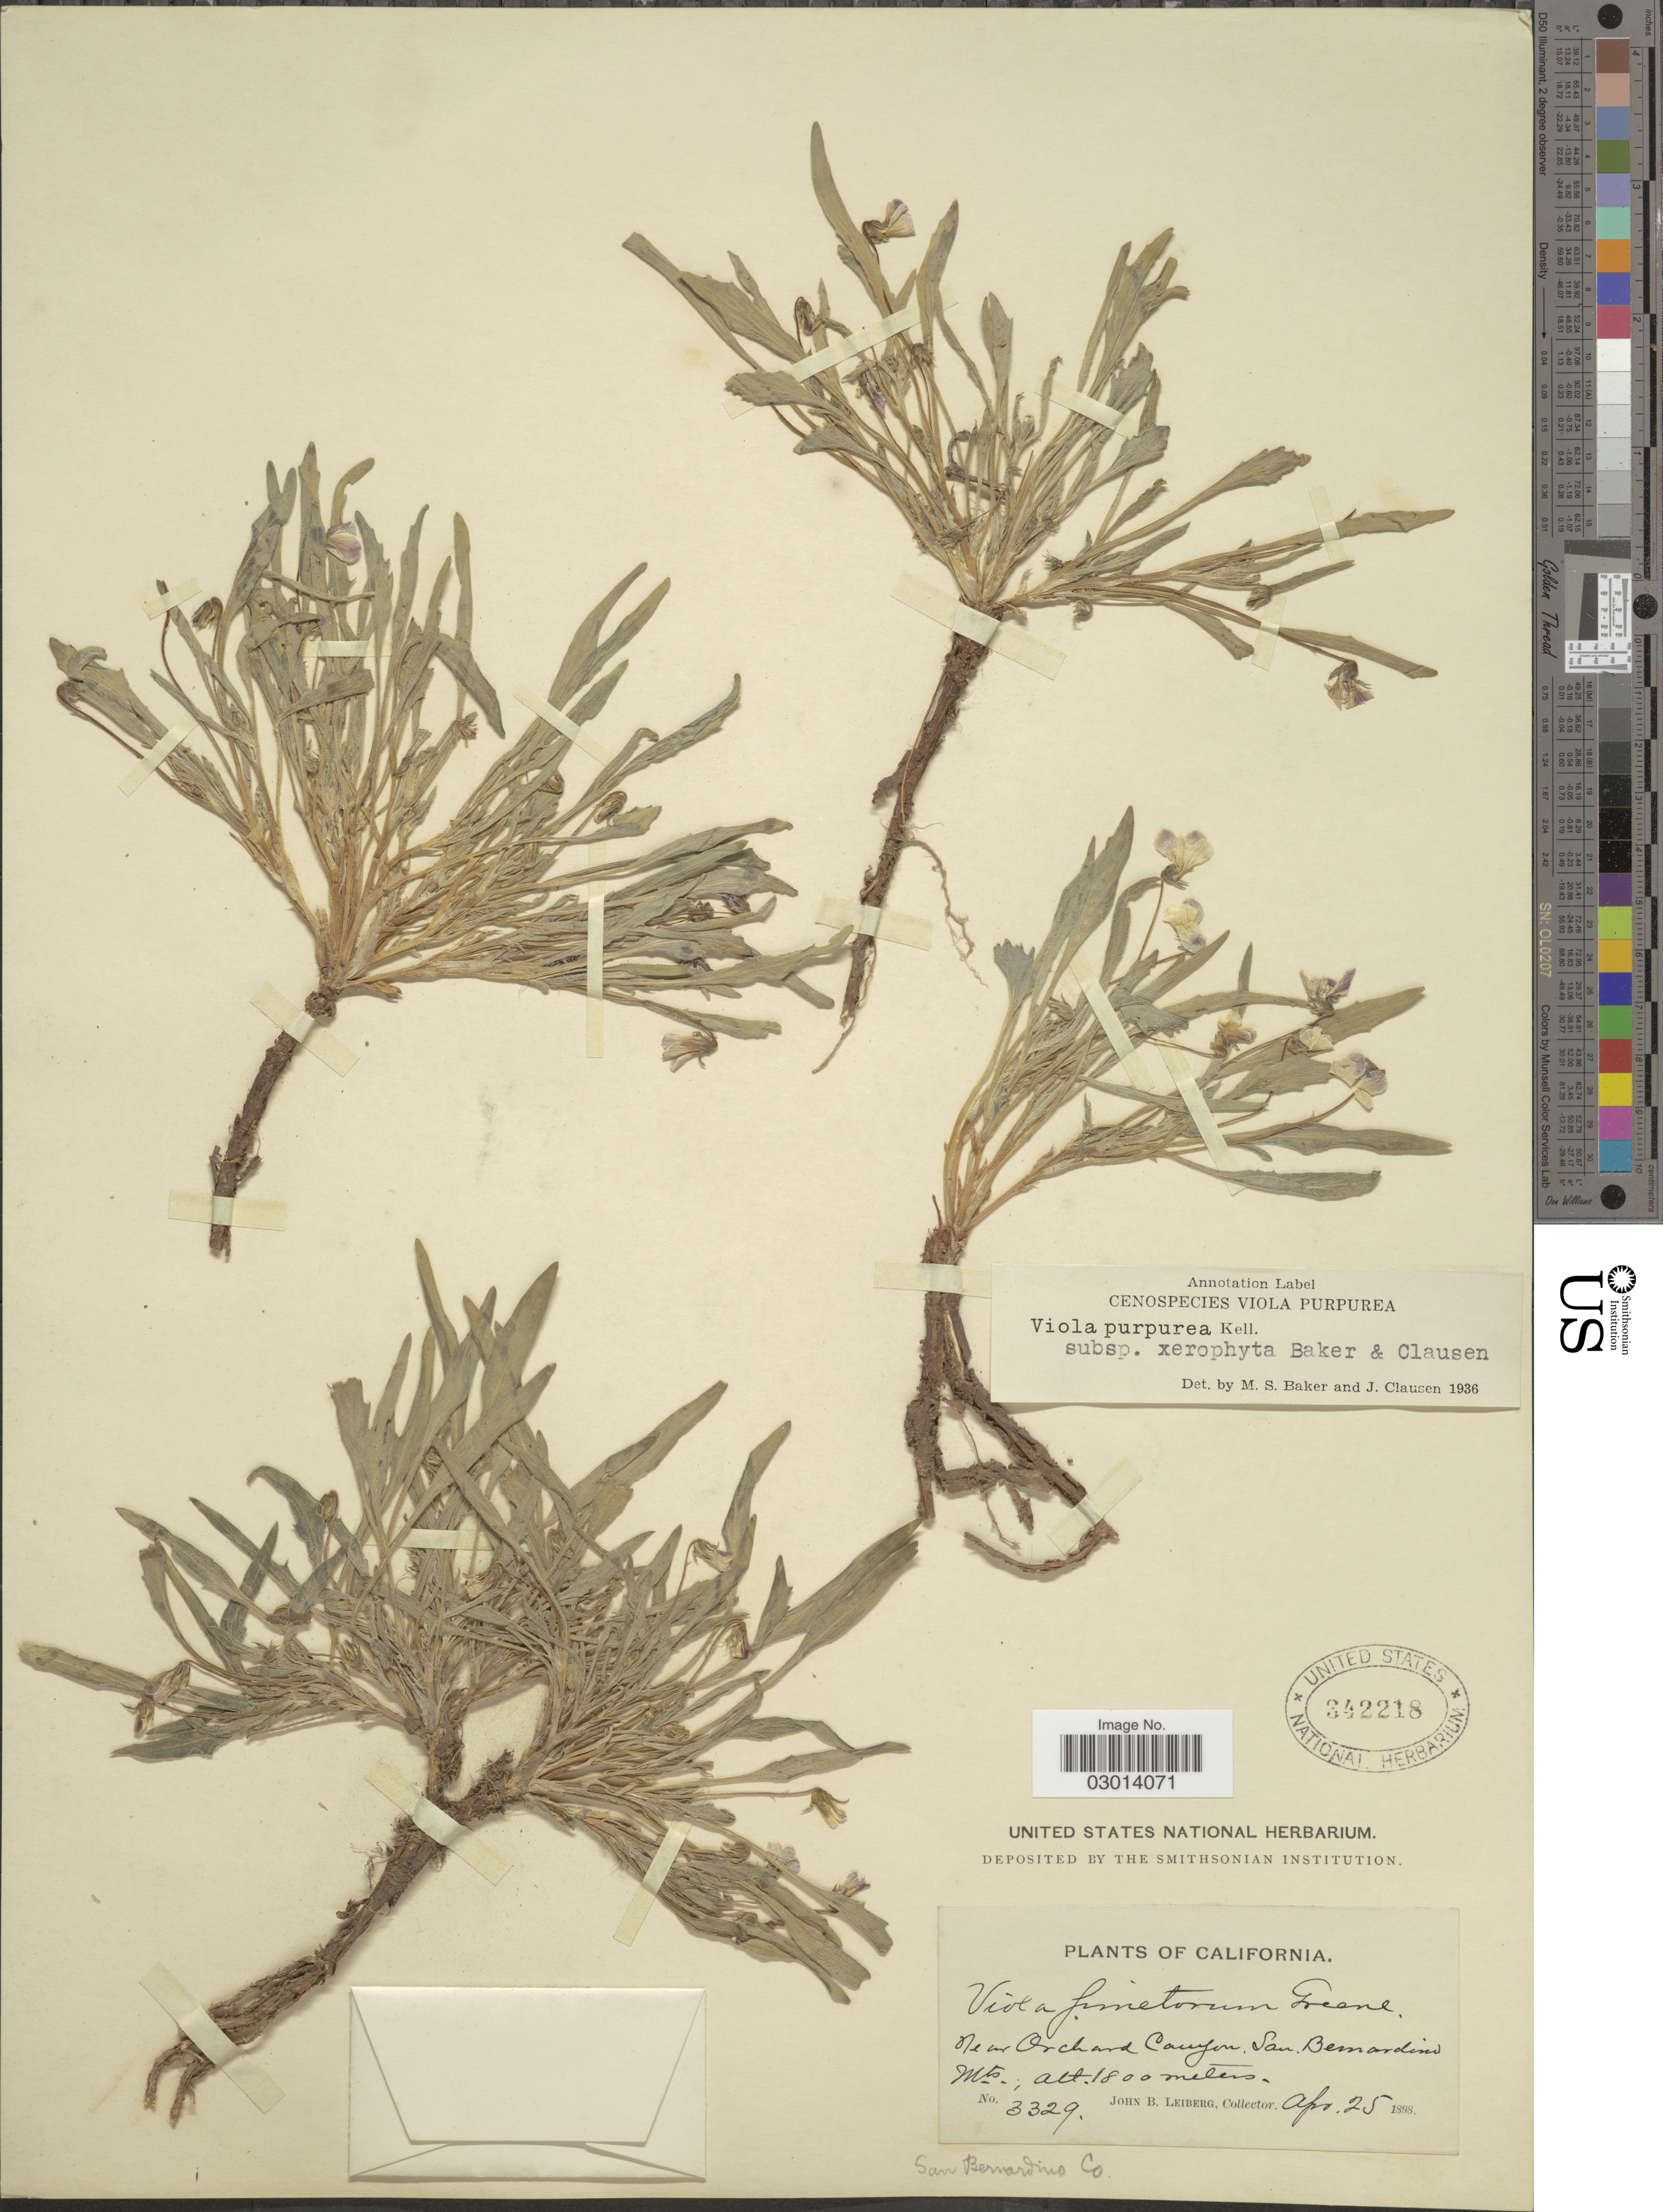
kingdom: Plantae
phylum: Tracheophyta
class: Magnoliopsida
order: Malpighiales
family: Violaceae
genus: Viola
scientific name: Viola purpurea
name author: Kellogg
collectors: J. B. Leiberg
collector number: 3329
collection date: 1898-04-25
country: United States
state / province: California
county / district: San Bernardino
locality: Near Orchard Canyon, San Bernardino Mts. San Bernardino Co.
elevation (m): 1800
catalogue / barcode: US 342218